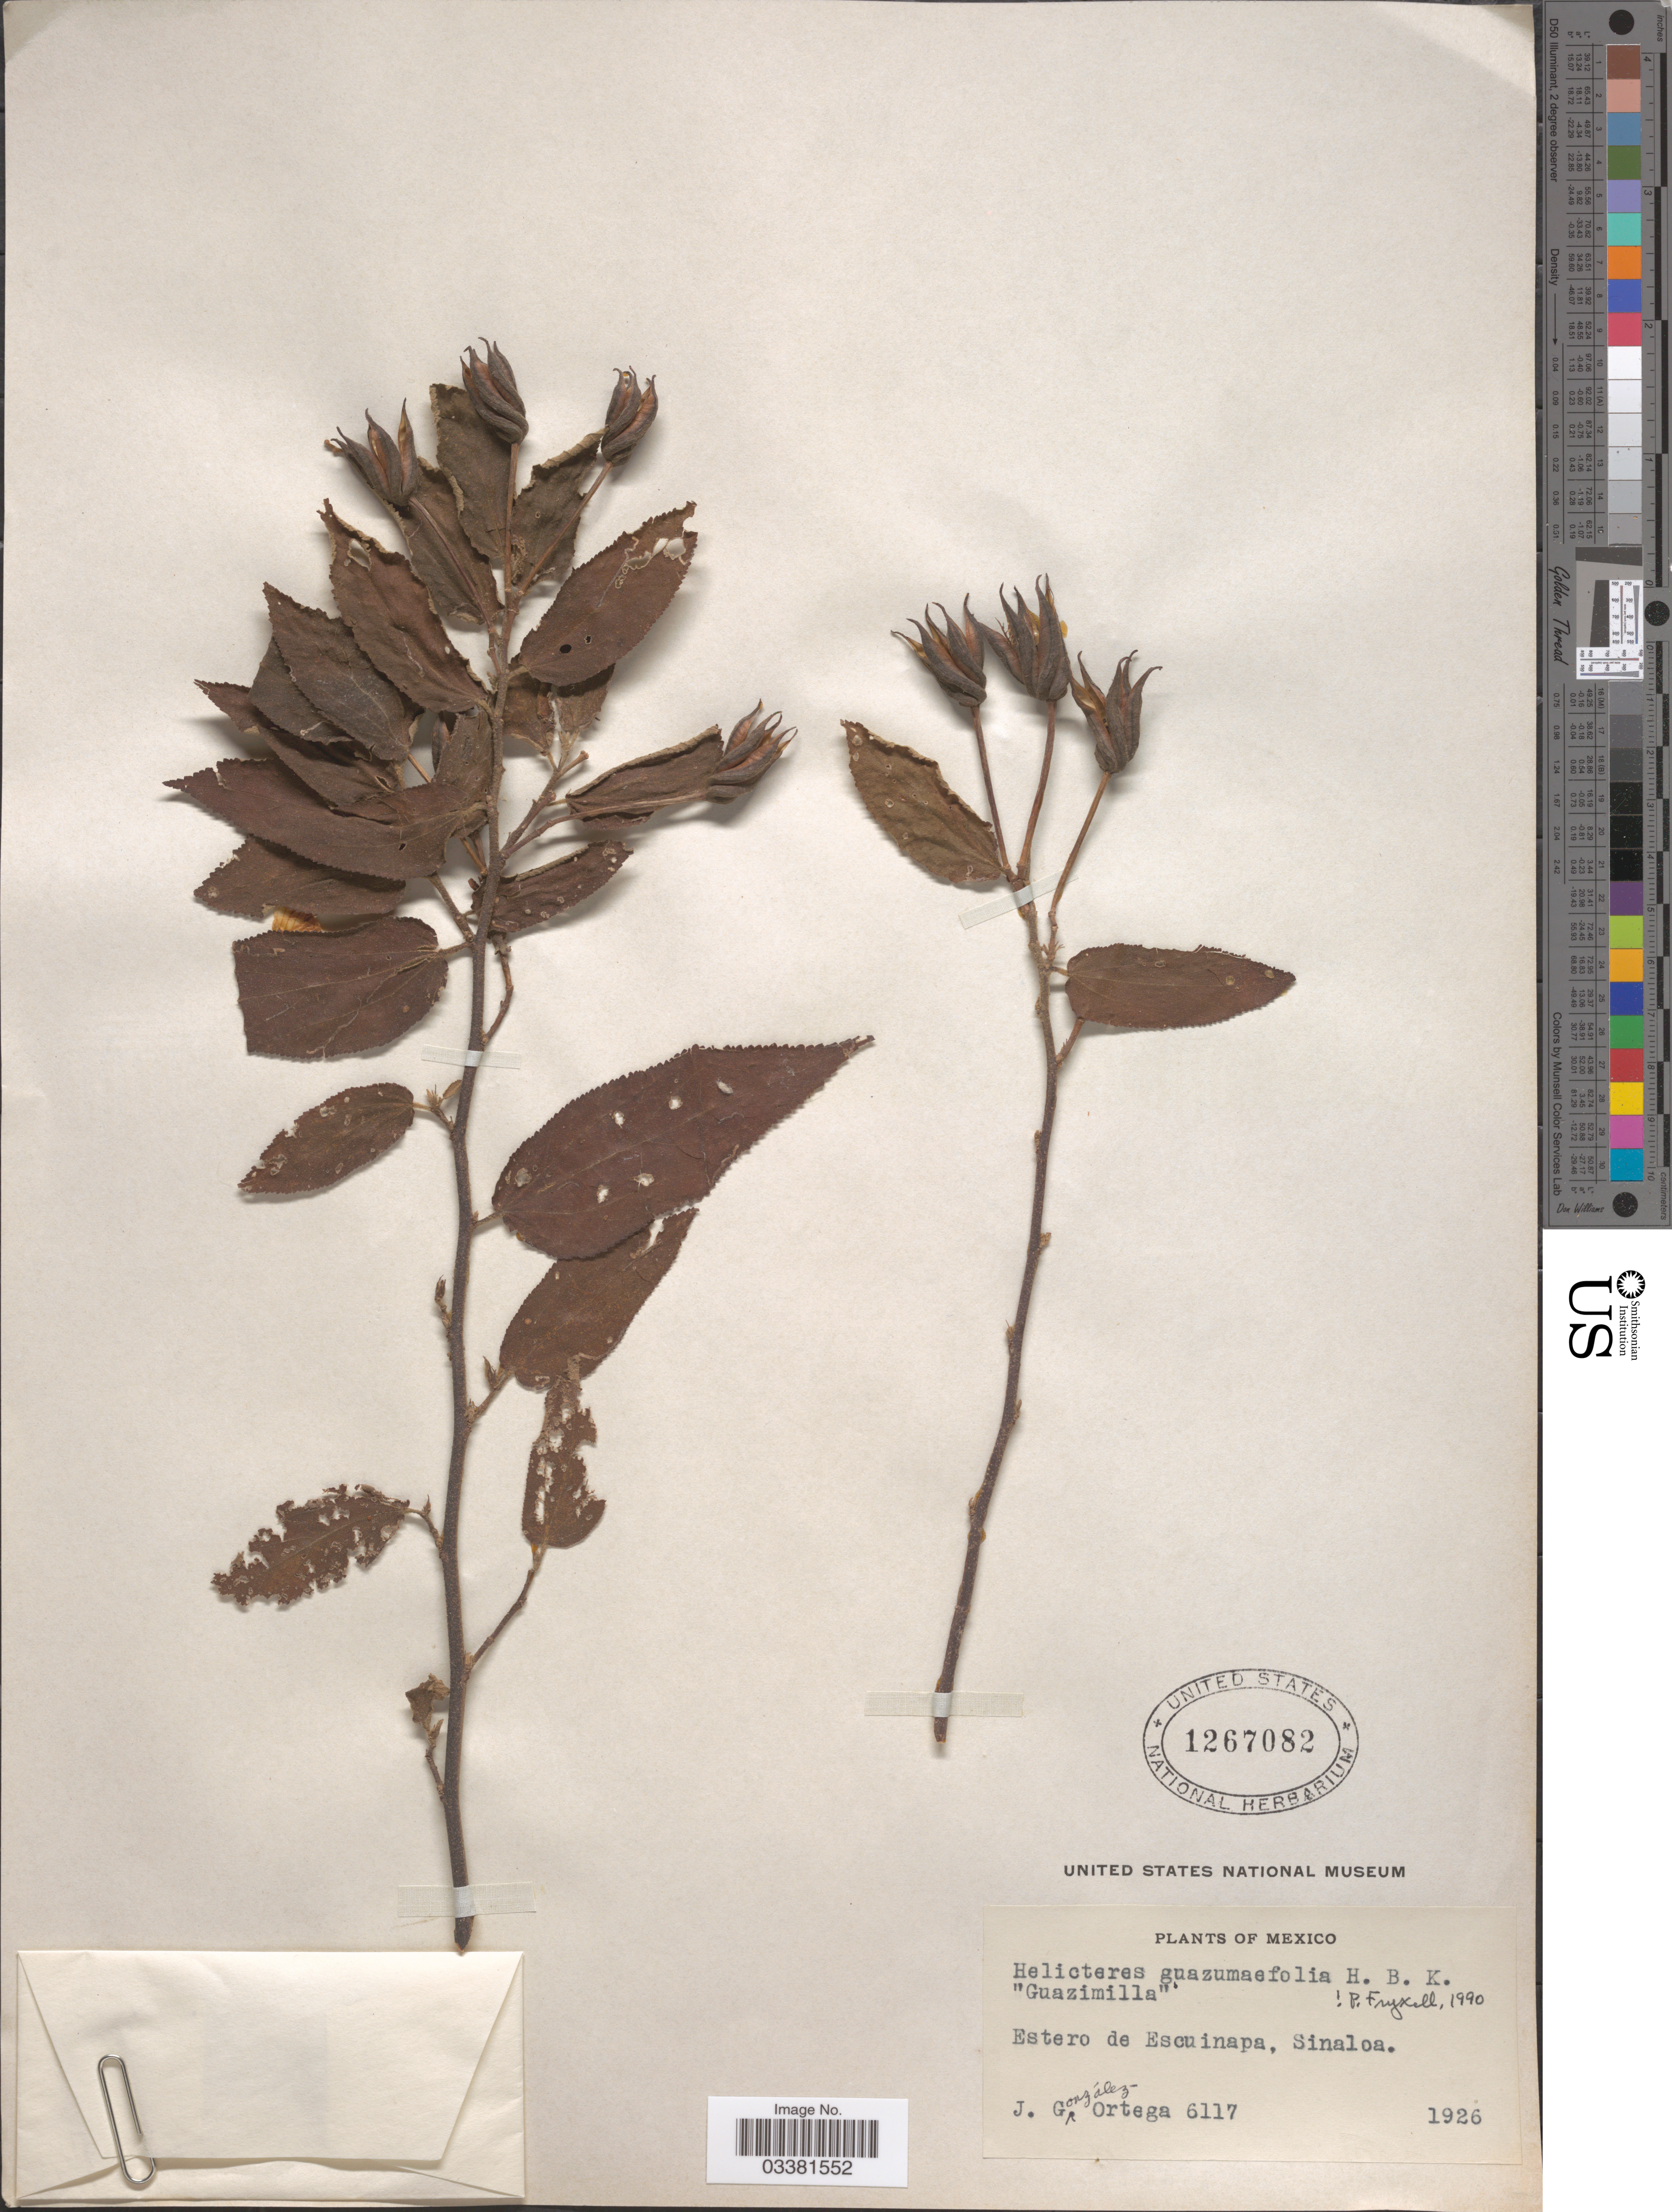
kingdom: Plantae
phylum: Tracheophyta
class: Magnoliopsida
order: Malvales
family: Malvaceae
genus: Helicteres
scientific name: Helicteres guazumifolia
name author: Kunth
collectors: J. Ortega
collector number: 6117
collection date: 1926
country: Mexico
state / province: Sinaloa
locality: Estero de Escuinapa.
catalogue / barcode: US 1267082